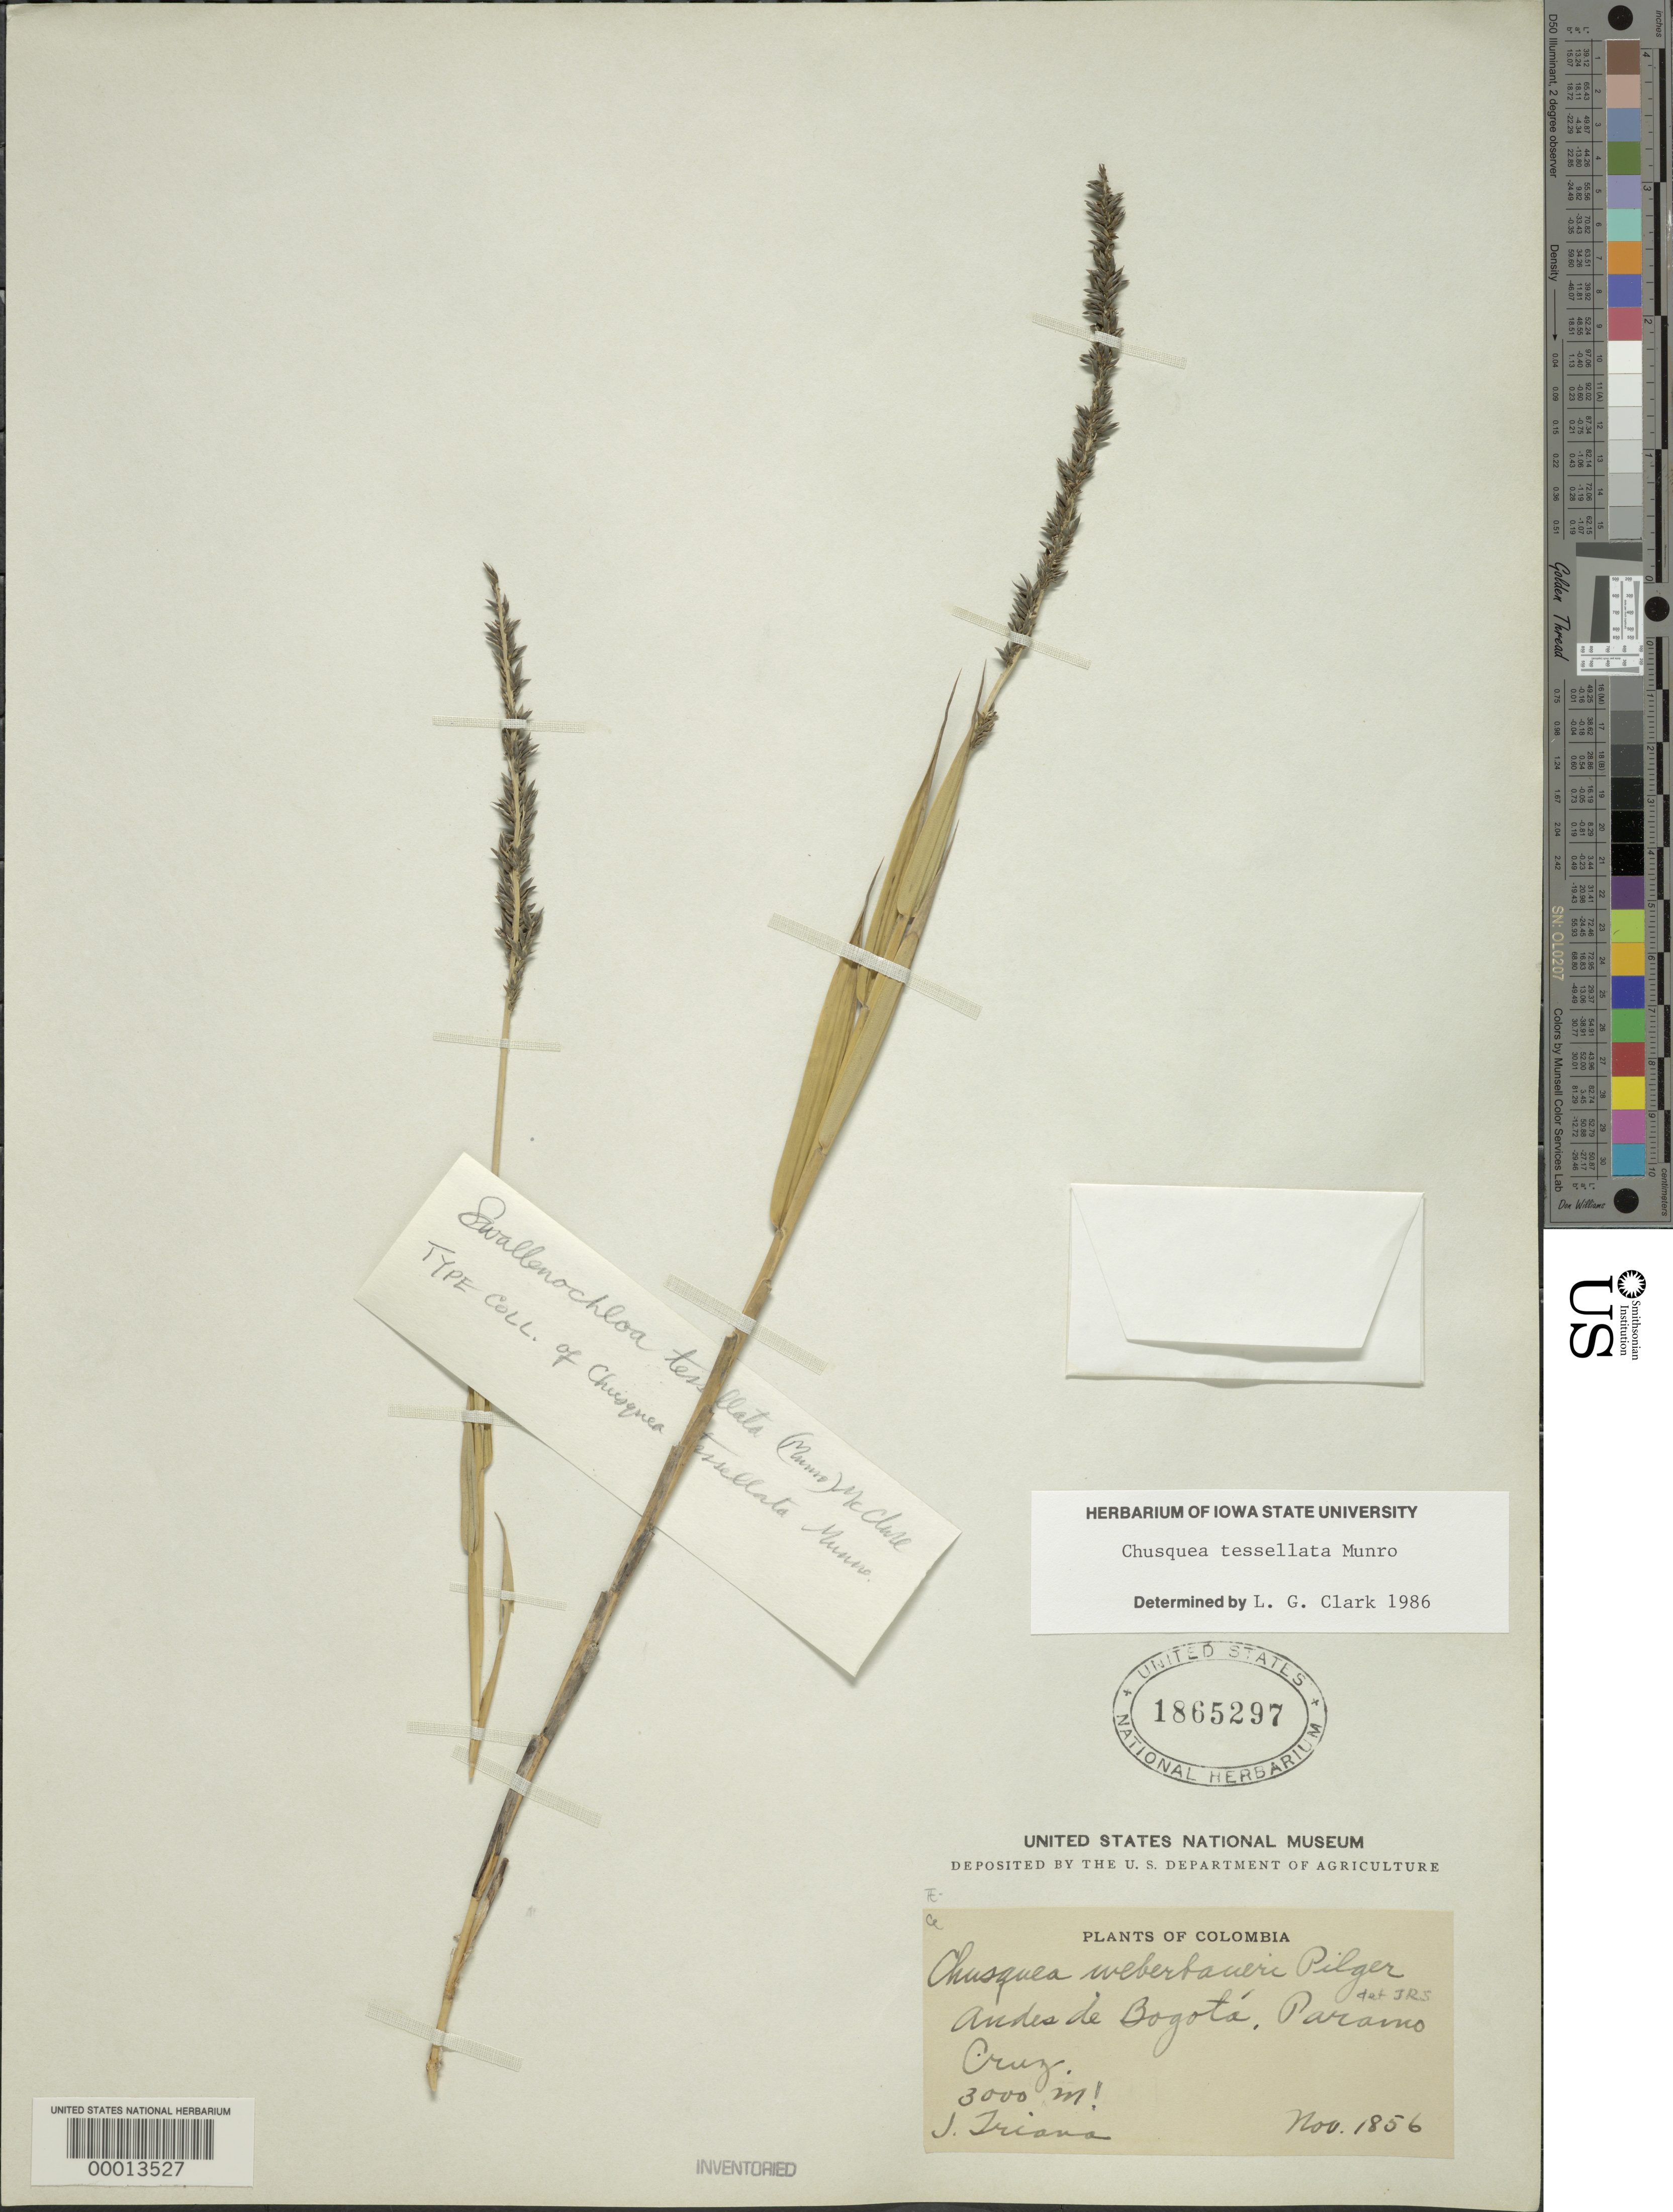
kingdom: Plantae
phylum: Tracheophyta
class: Liliopsida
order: Poales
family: Poaceae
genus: Chusquea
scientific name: Chusquea tessellata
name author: Munro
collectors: J. J. Triana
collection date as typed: Nov 1856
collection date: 1856-11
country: Colombia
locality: Andes de Bogota, Paramo Cruz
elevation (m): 3000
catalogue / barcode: US 1865297